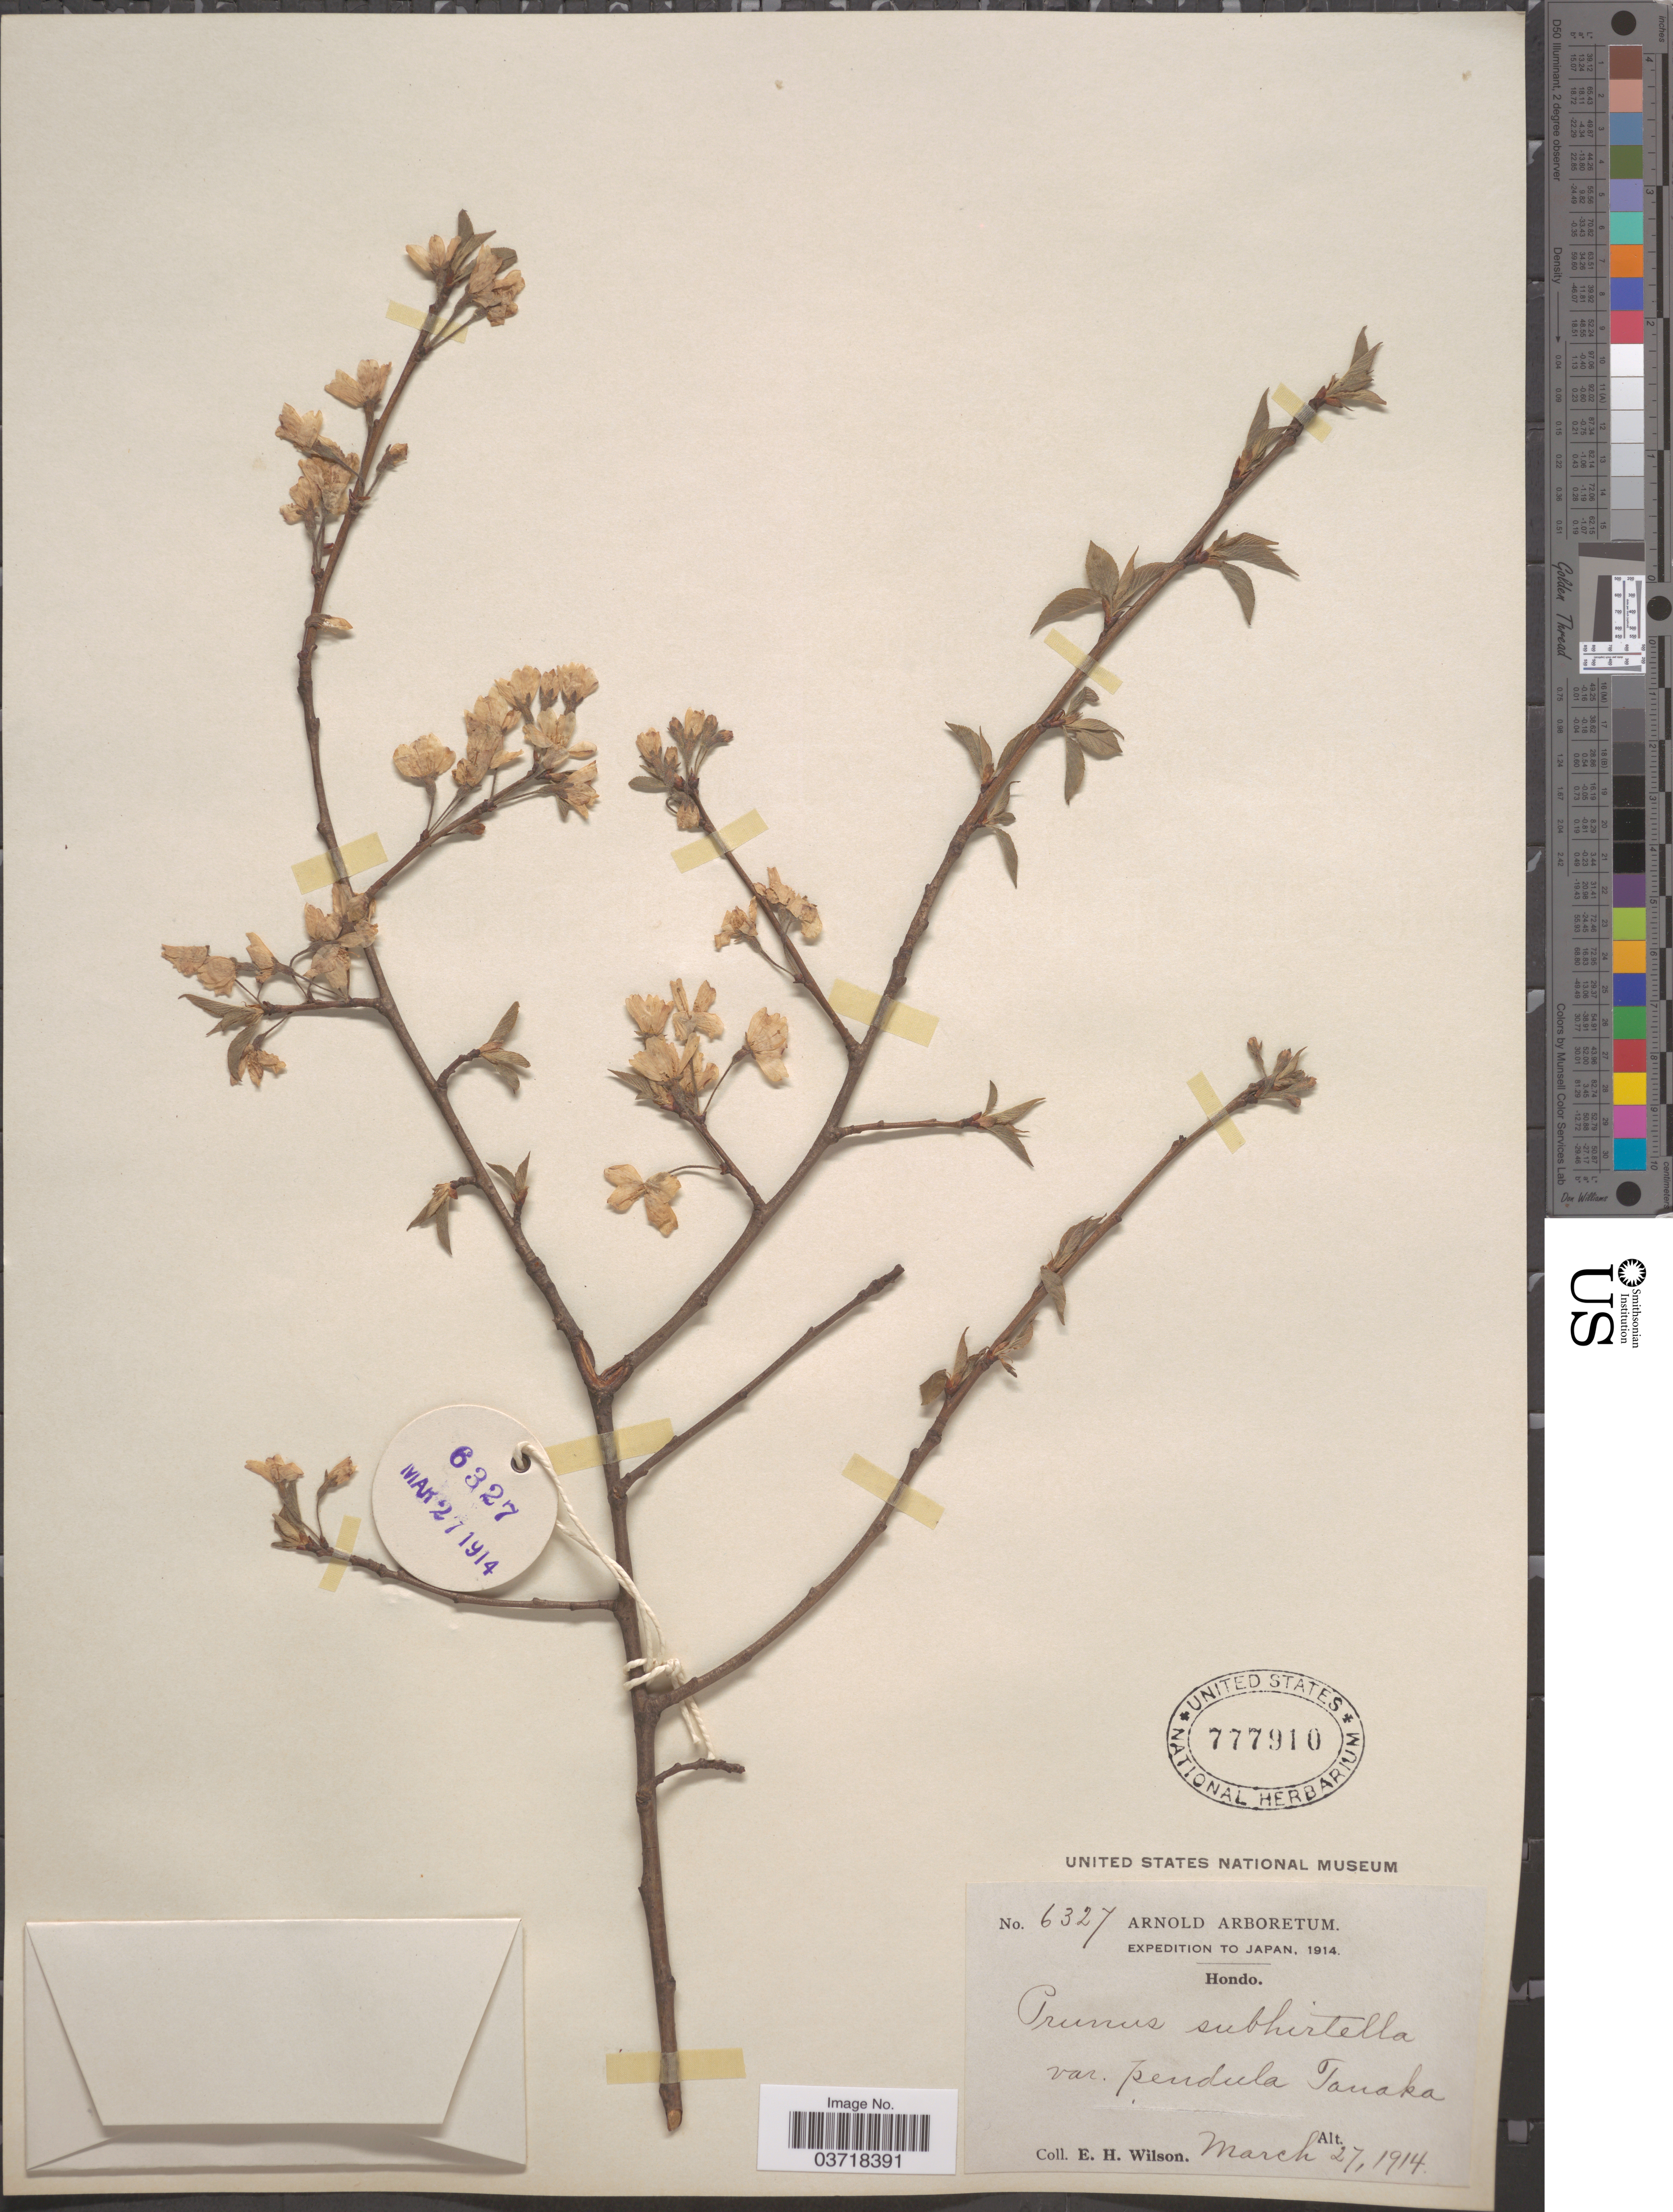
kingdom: Plantae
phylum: Tracheophyta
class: Magnoliopsida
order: Rosales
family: Rosaceae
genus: Prunus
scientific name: Prunus subhirtella var. pendula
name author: Tanaka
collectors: E. Wilson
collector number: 6327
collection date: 1914-06-27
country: Japan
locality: Hondo.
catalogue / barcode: US 777910